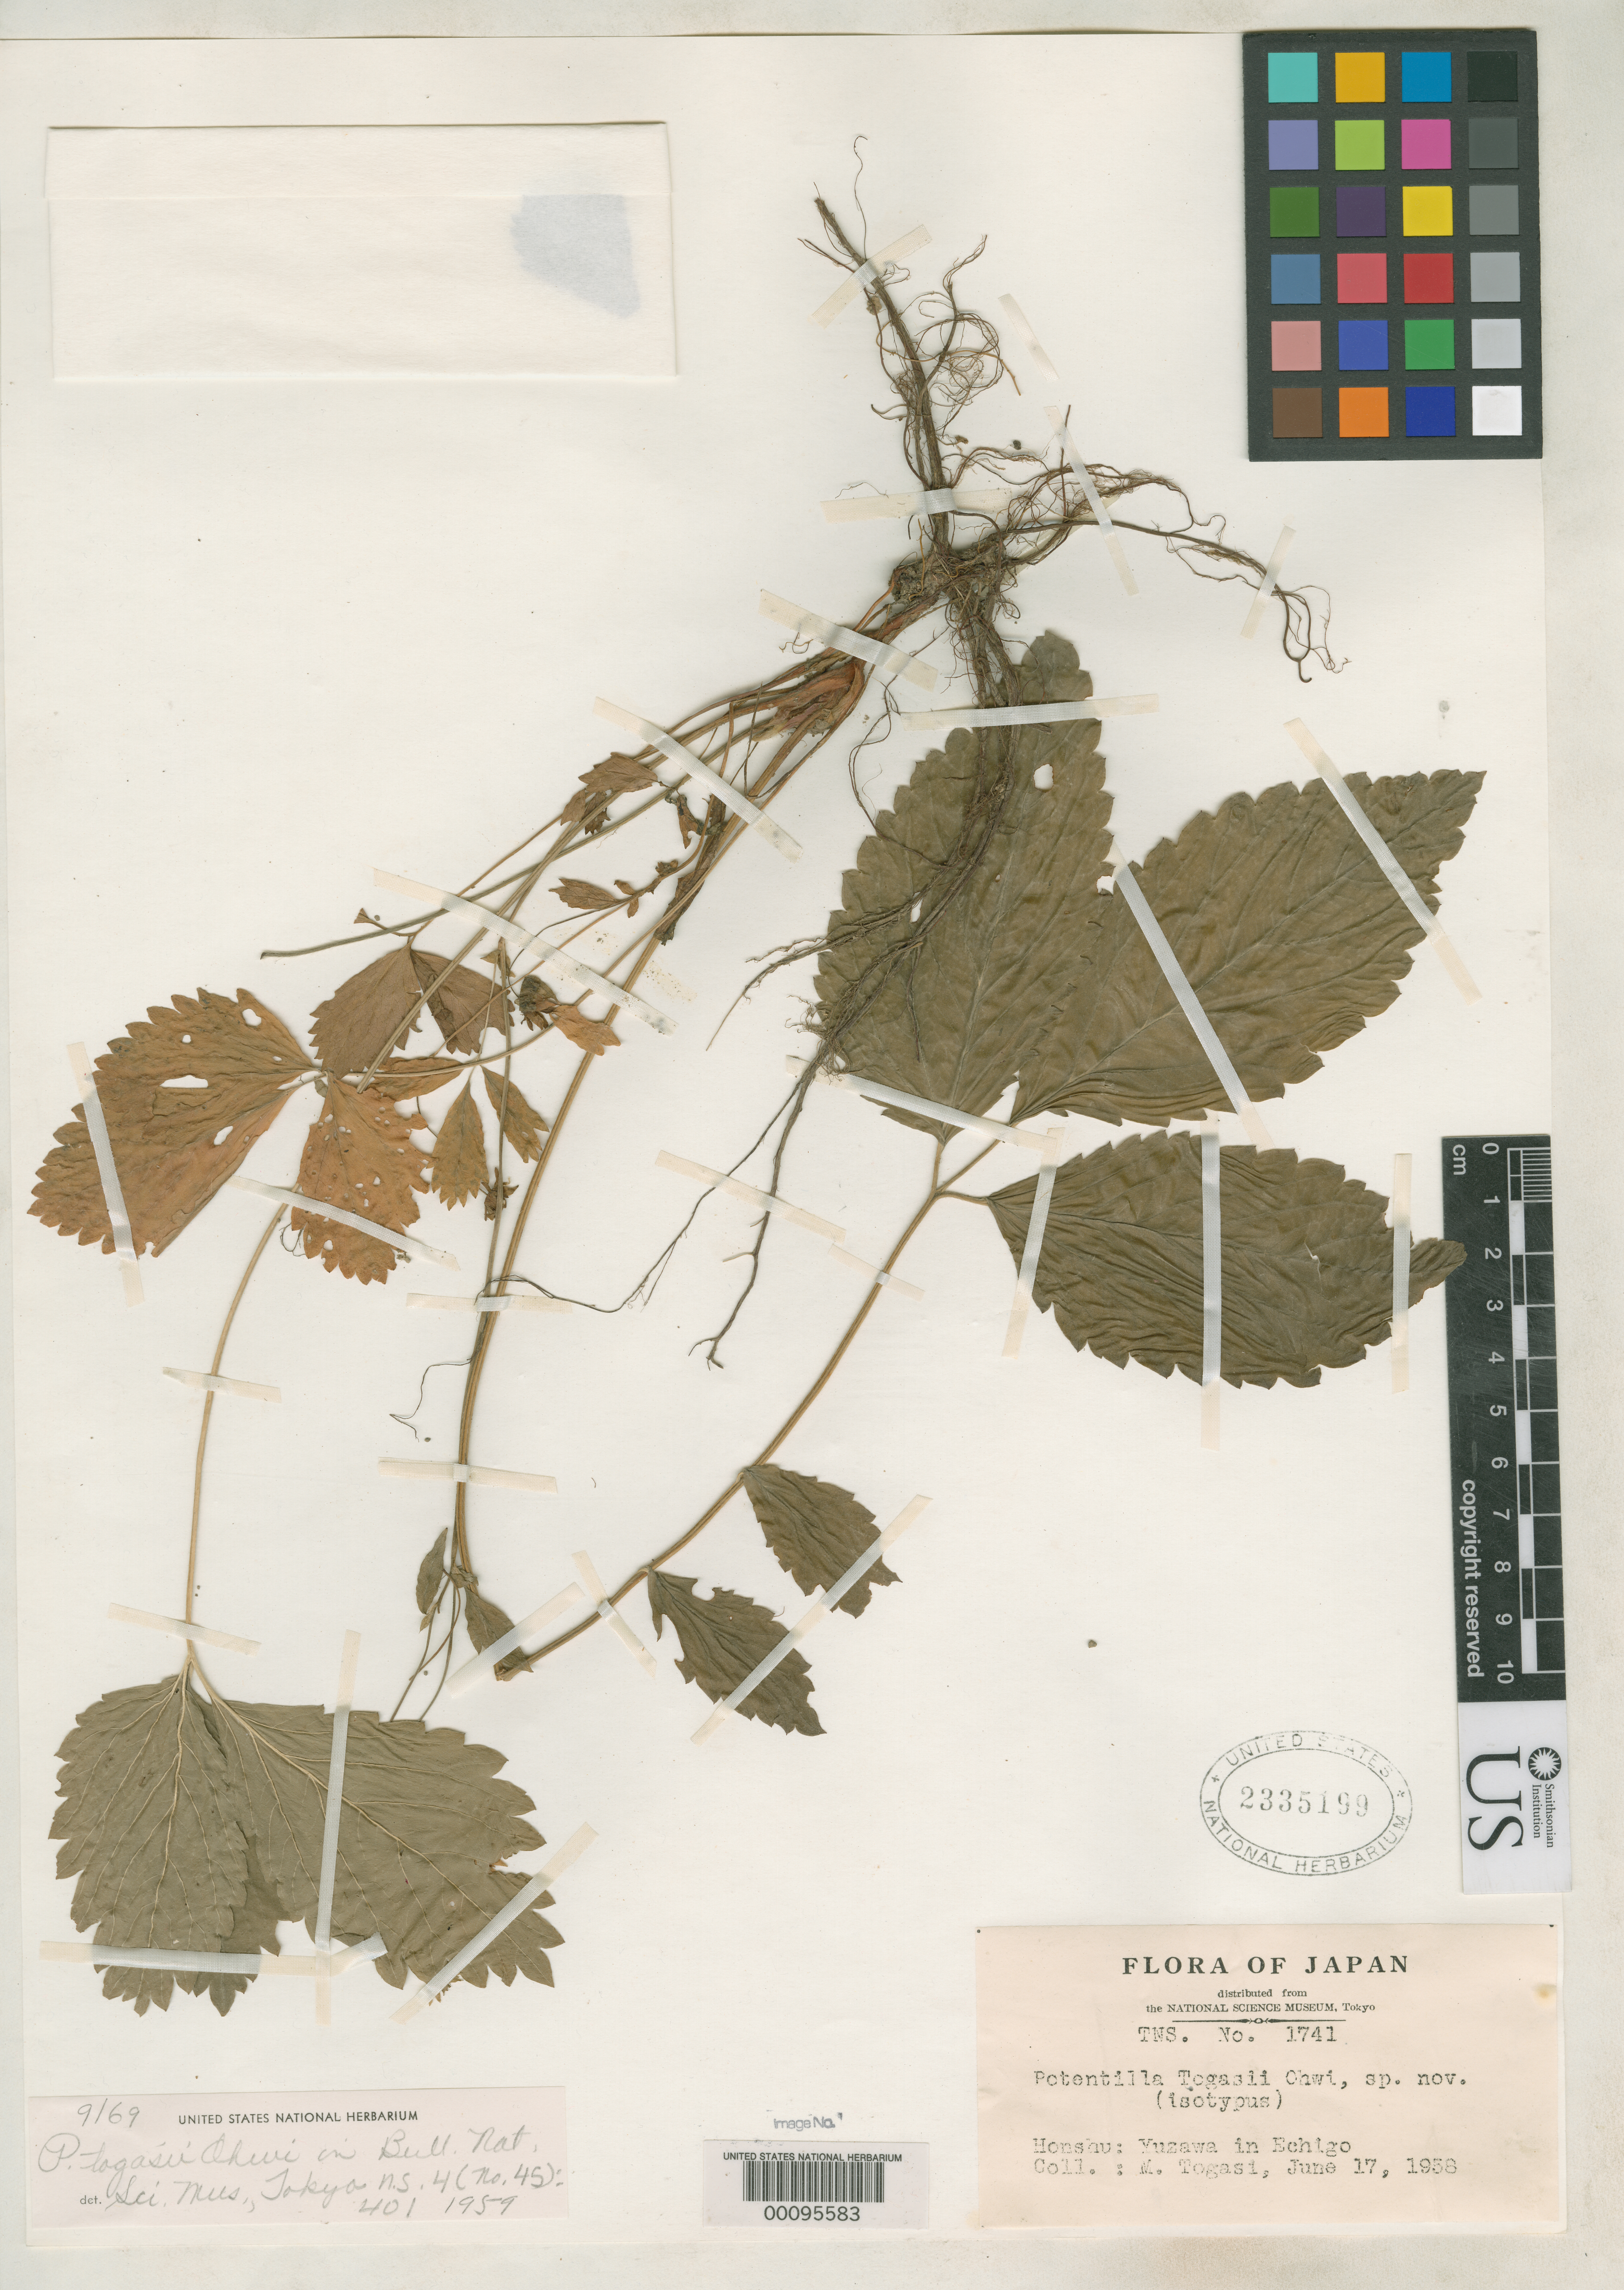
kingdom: Plantae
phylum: Tracheophyta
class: Magnoliopsida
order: Rosales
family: Rosaceae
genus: Potentilla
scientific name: Potentilla togasii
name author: Ohwi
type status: Isotype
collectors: M. Togashi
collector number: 1741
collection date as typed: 17 Jun 1958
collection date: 1958-06-17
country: Japan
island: Honshu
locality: Yuzawa in Echigo.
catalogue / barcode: US 2335199